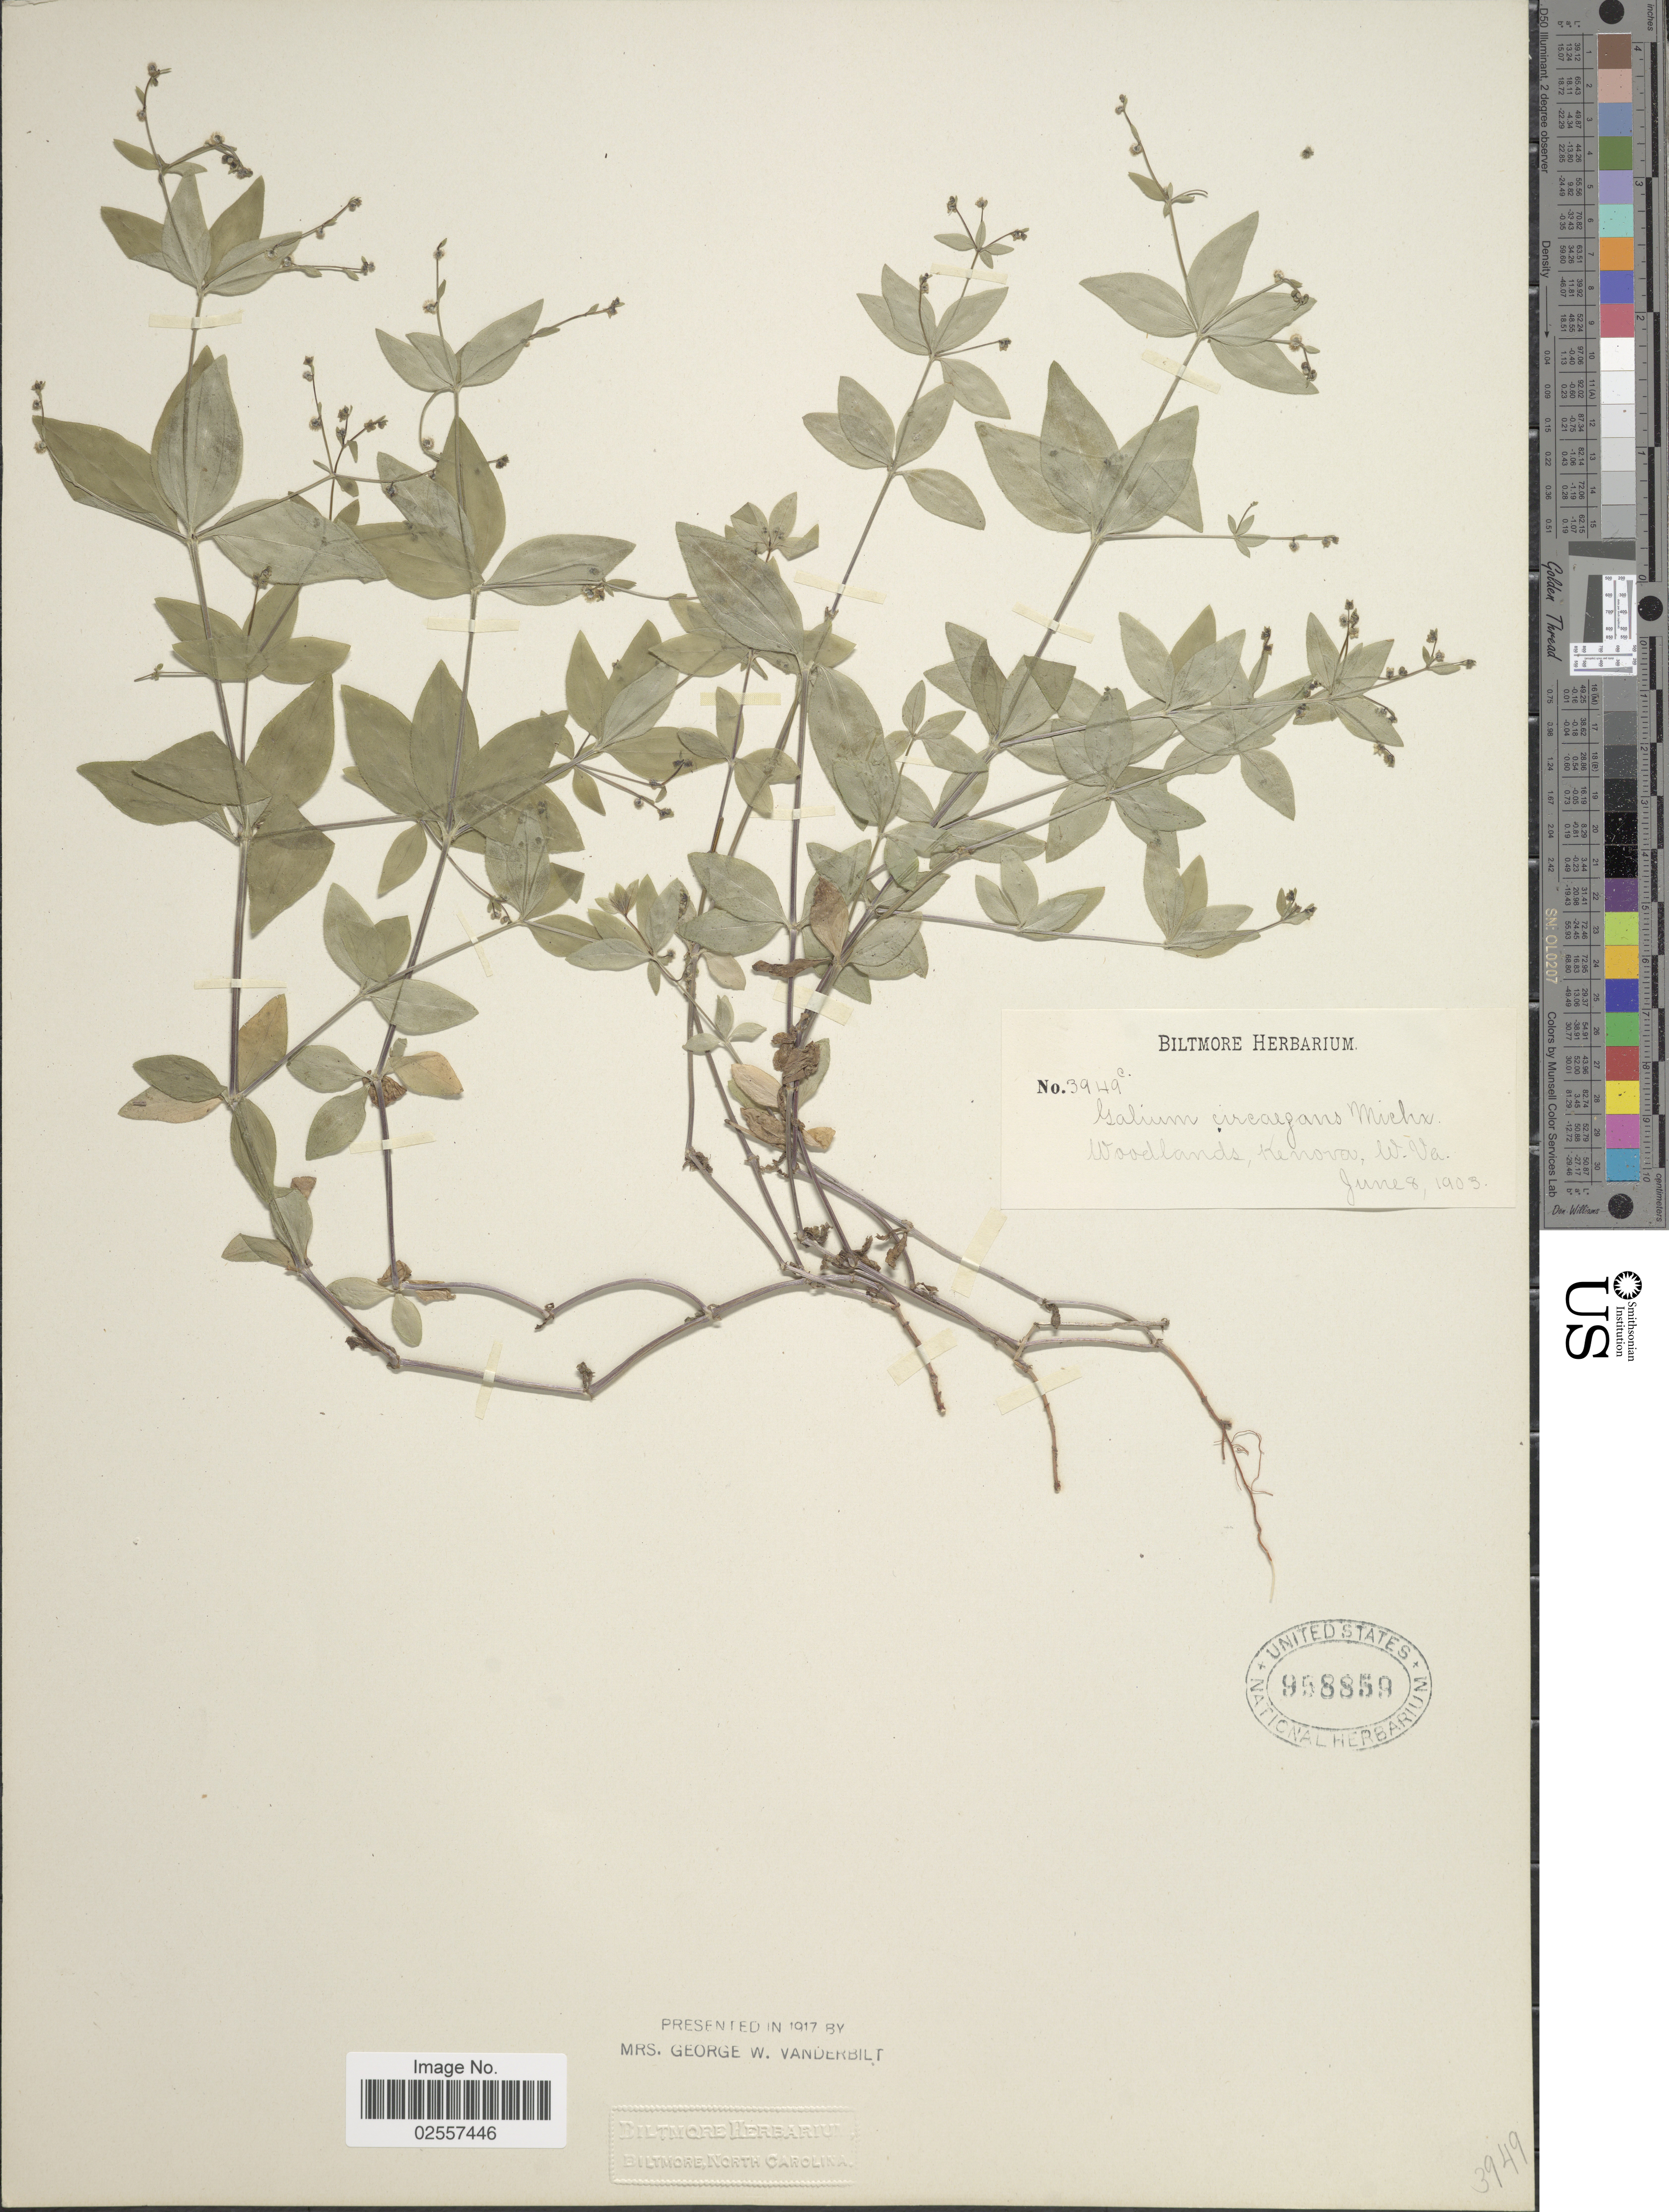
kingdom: Plantae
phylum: Tracheophyta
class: Magnoliopsida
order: Gentianales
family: Rubiaceae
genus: Galium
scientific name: Galium circaezans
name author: Michx.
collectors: ex herb. Biltmore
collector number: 3949c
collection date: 1903-06-08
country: United States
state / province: West Virginia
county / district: Wayne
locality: Woodlands, Kenova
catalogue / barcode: US 958859